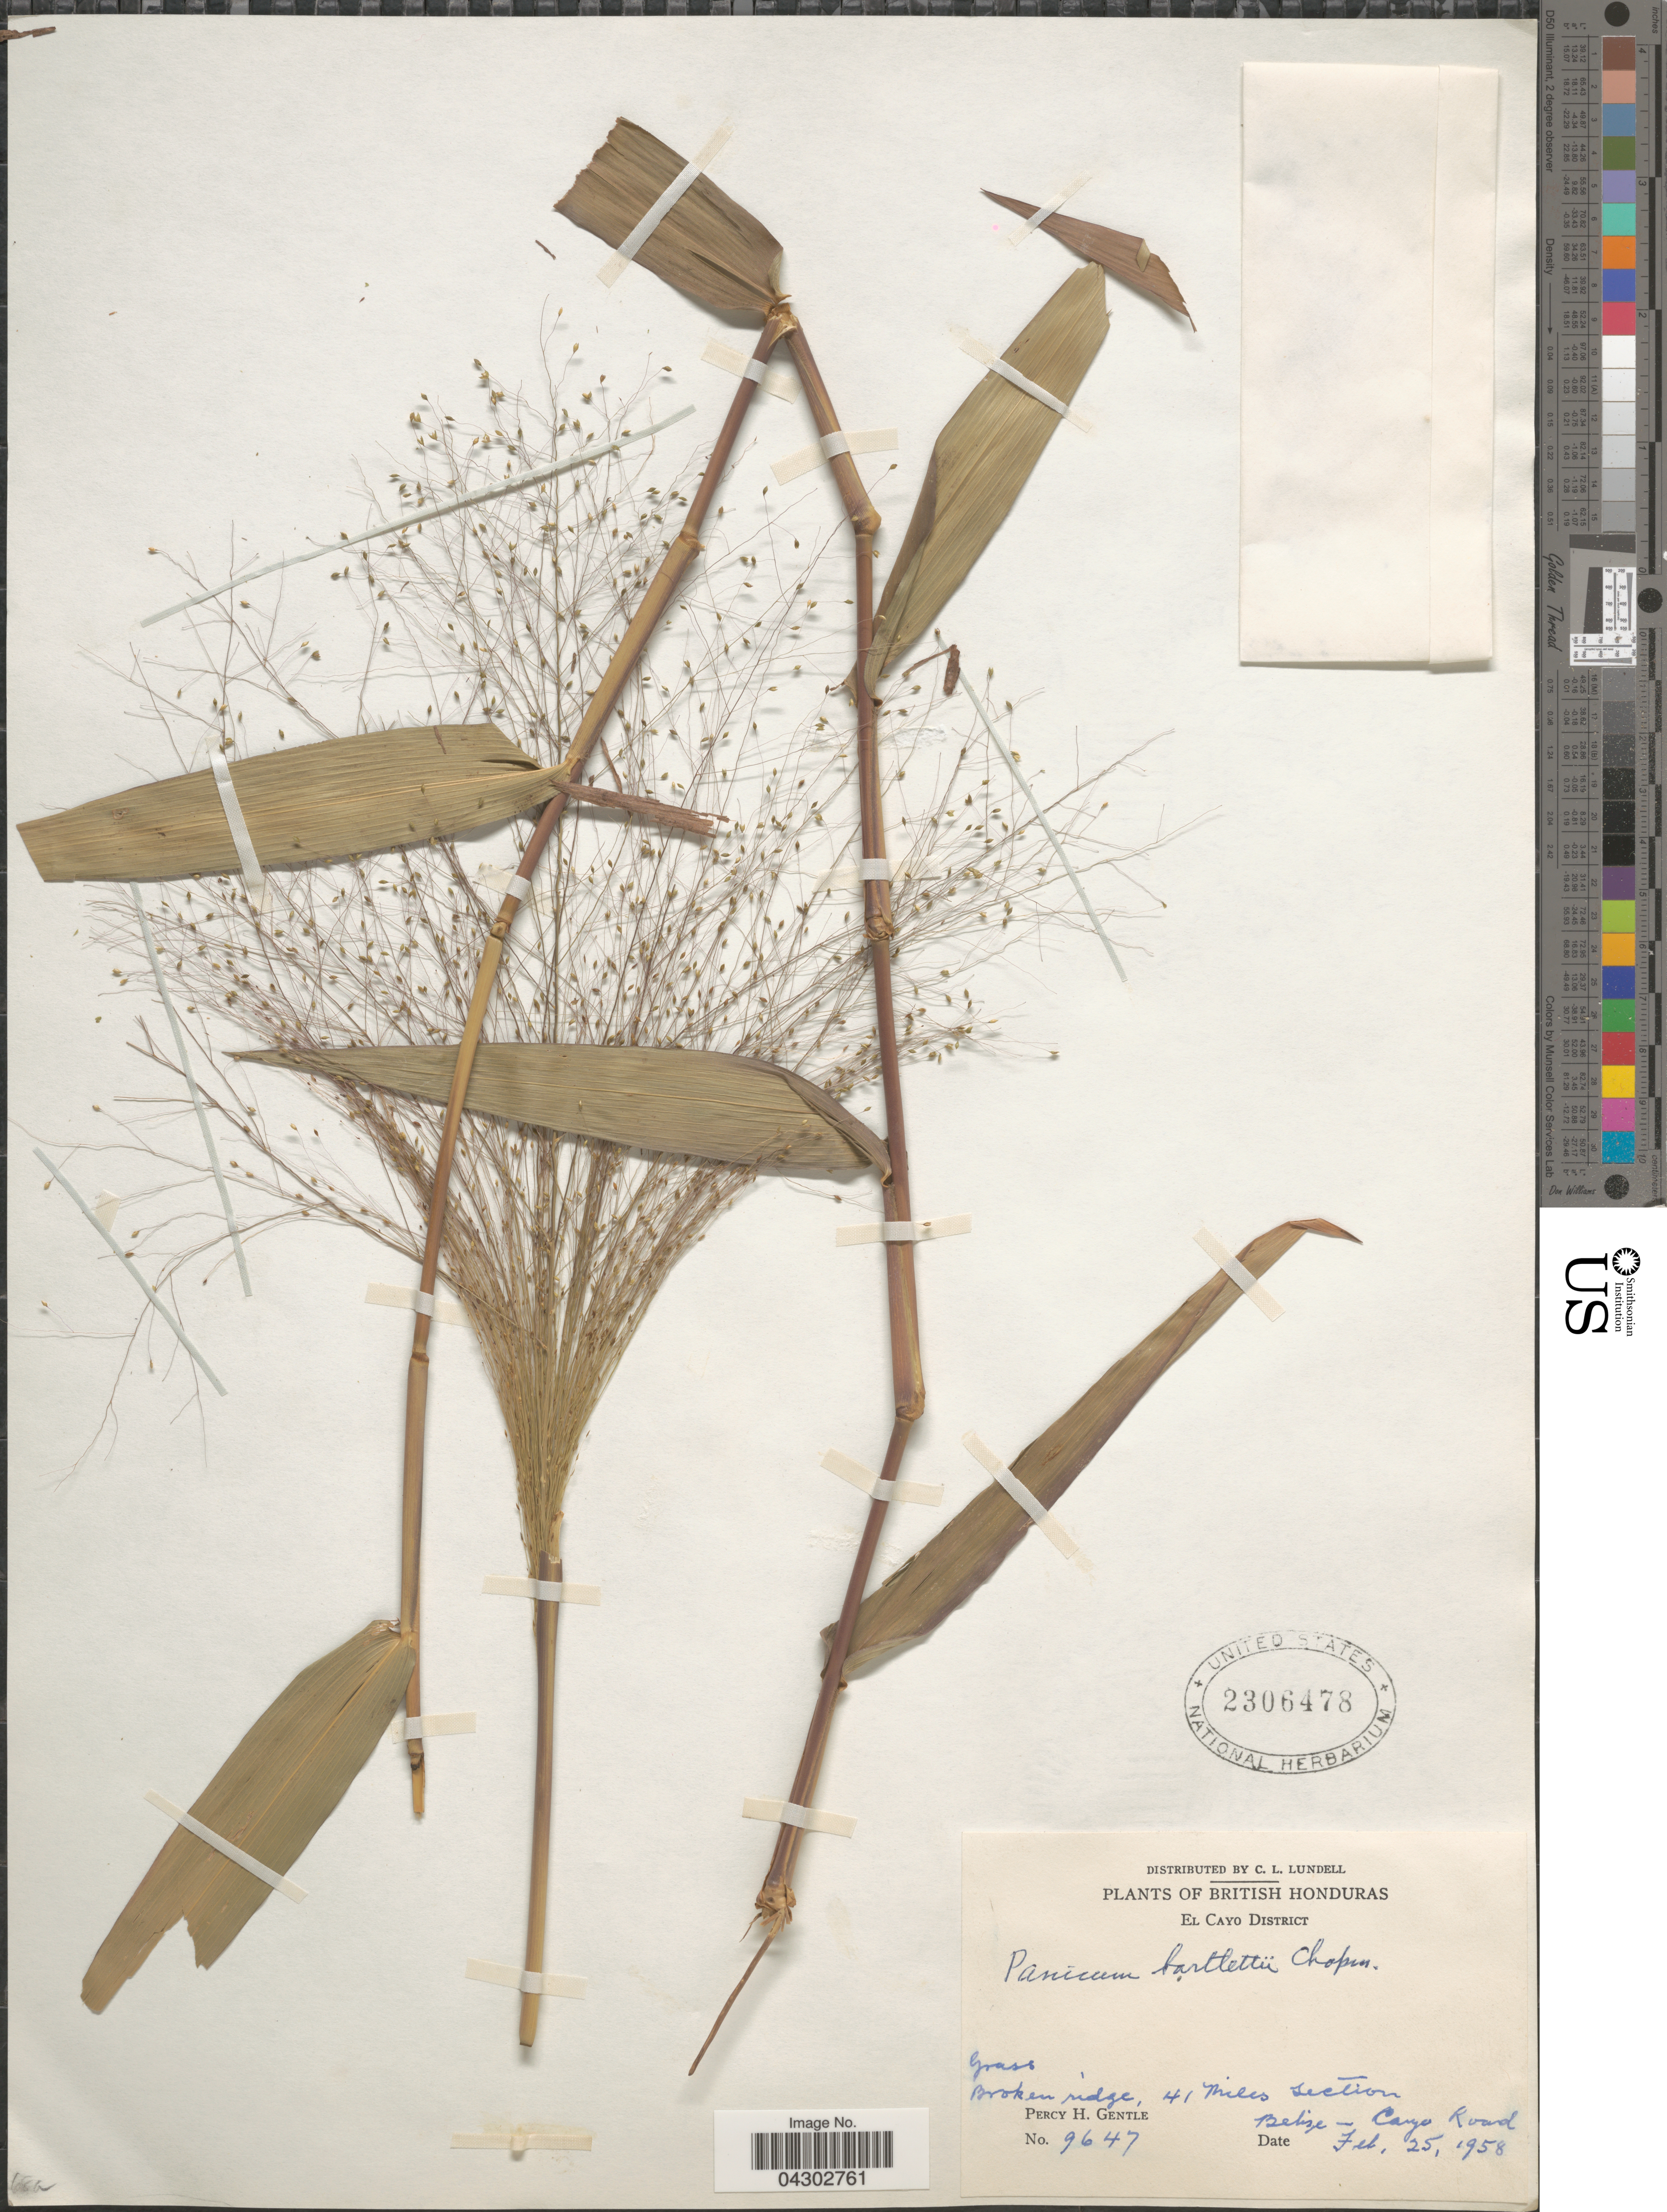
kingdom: Plantae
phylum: Tracheophyta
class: Liliopsida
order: Poales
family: Poaceae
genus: Panicum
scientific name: Panicum bartlettii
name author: Swallen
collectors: P. H. Gentle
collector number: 9647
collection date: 1958-02-25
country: Belize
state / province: Cayo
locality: British Honduras. El Cayo District. Broken ridge, 41 miles section. Belize- Cayo road.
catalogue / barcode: US 2306478